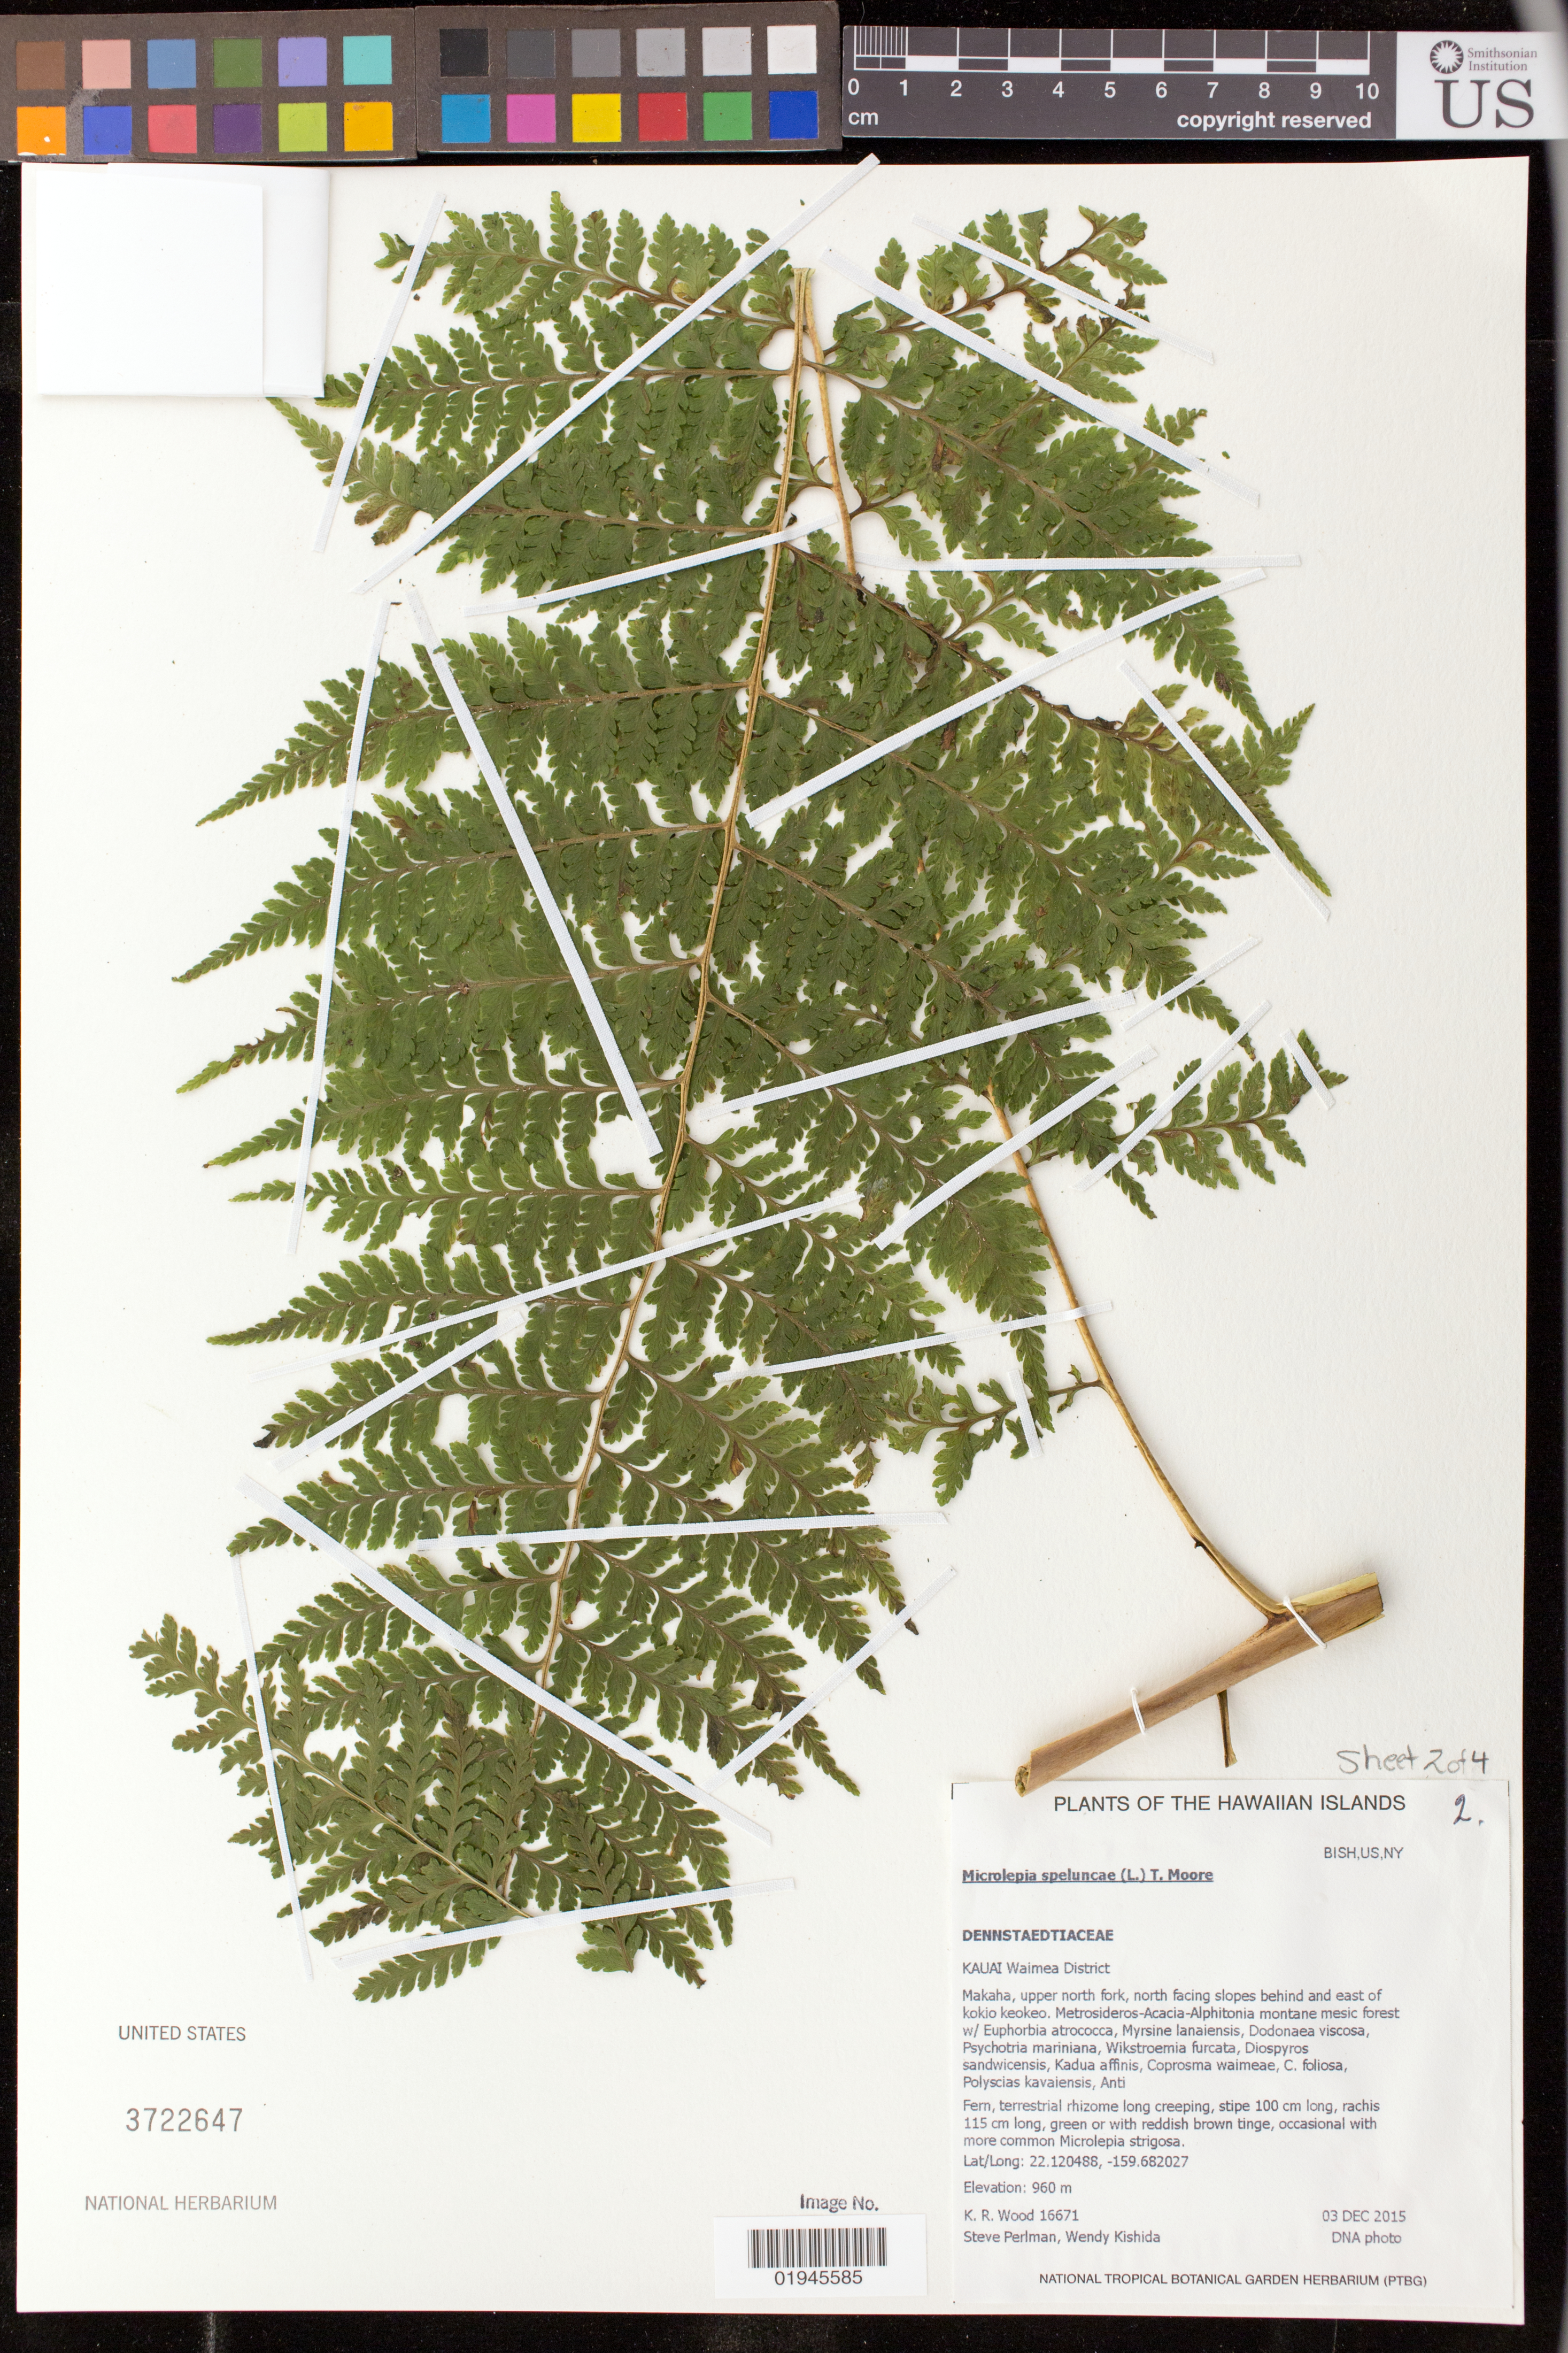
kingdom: Plantae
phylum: Tracheophyta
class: Polypodiopsida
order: Polypodiales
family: Dennstaedtiaceae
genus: Microlepia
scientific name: Microlepia speluncae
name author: (L.) T. Moore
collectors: K. R. Wood, S. P. Perlman & W. Kishida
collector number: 16671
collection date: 2015-12-03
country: United States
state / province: Hawaii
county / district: Kauai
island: Kaua'i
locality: Waimea District, Makaha, upper north fork, north facing slopes behind and east of Kokio Keokeo.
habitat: Montane mesic forest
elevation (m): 960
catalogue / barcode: US 3722647